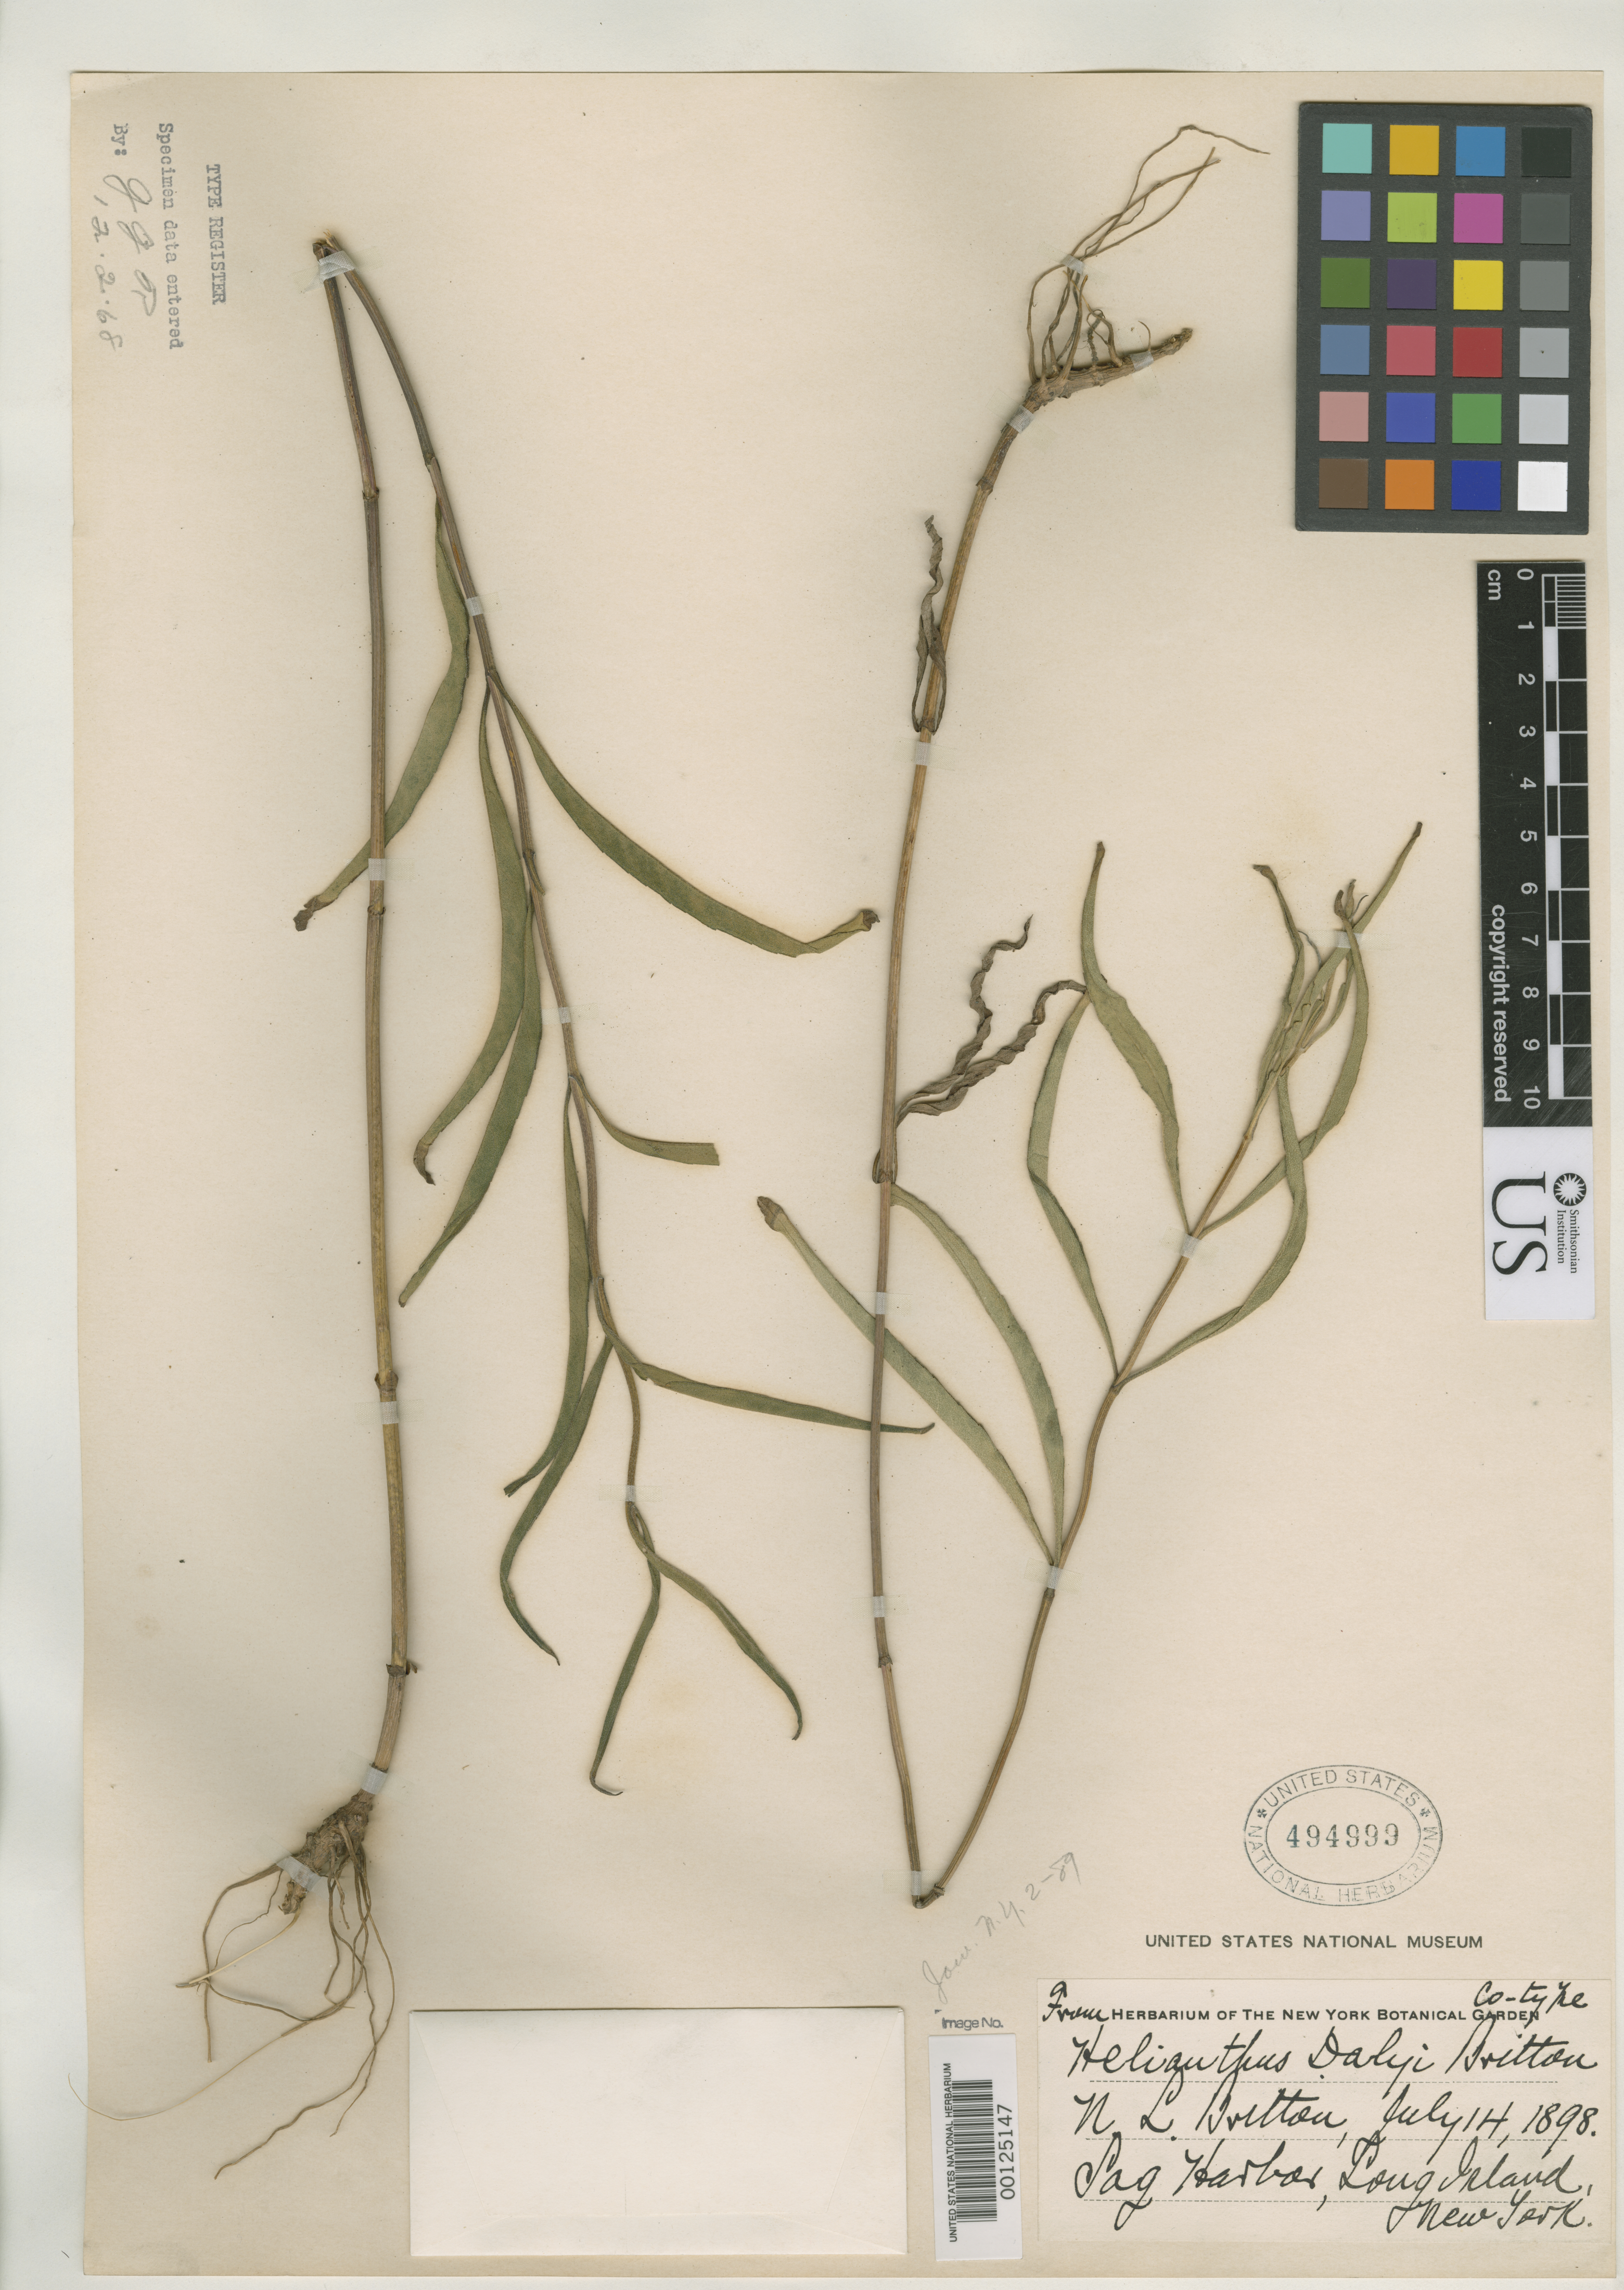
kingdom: Plantae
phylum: Tracheophyta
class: Magnoliopsida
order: Asterales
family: Asteraceae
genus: Helianthus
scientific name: Helianthus dalyi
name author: Britton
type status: Type Collection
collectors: N. Britton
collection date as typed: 14 Jul 1898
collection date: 1898-07-14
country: United States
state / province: New York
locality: Sag Harbor.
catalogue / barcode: US 494999